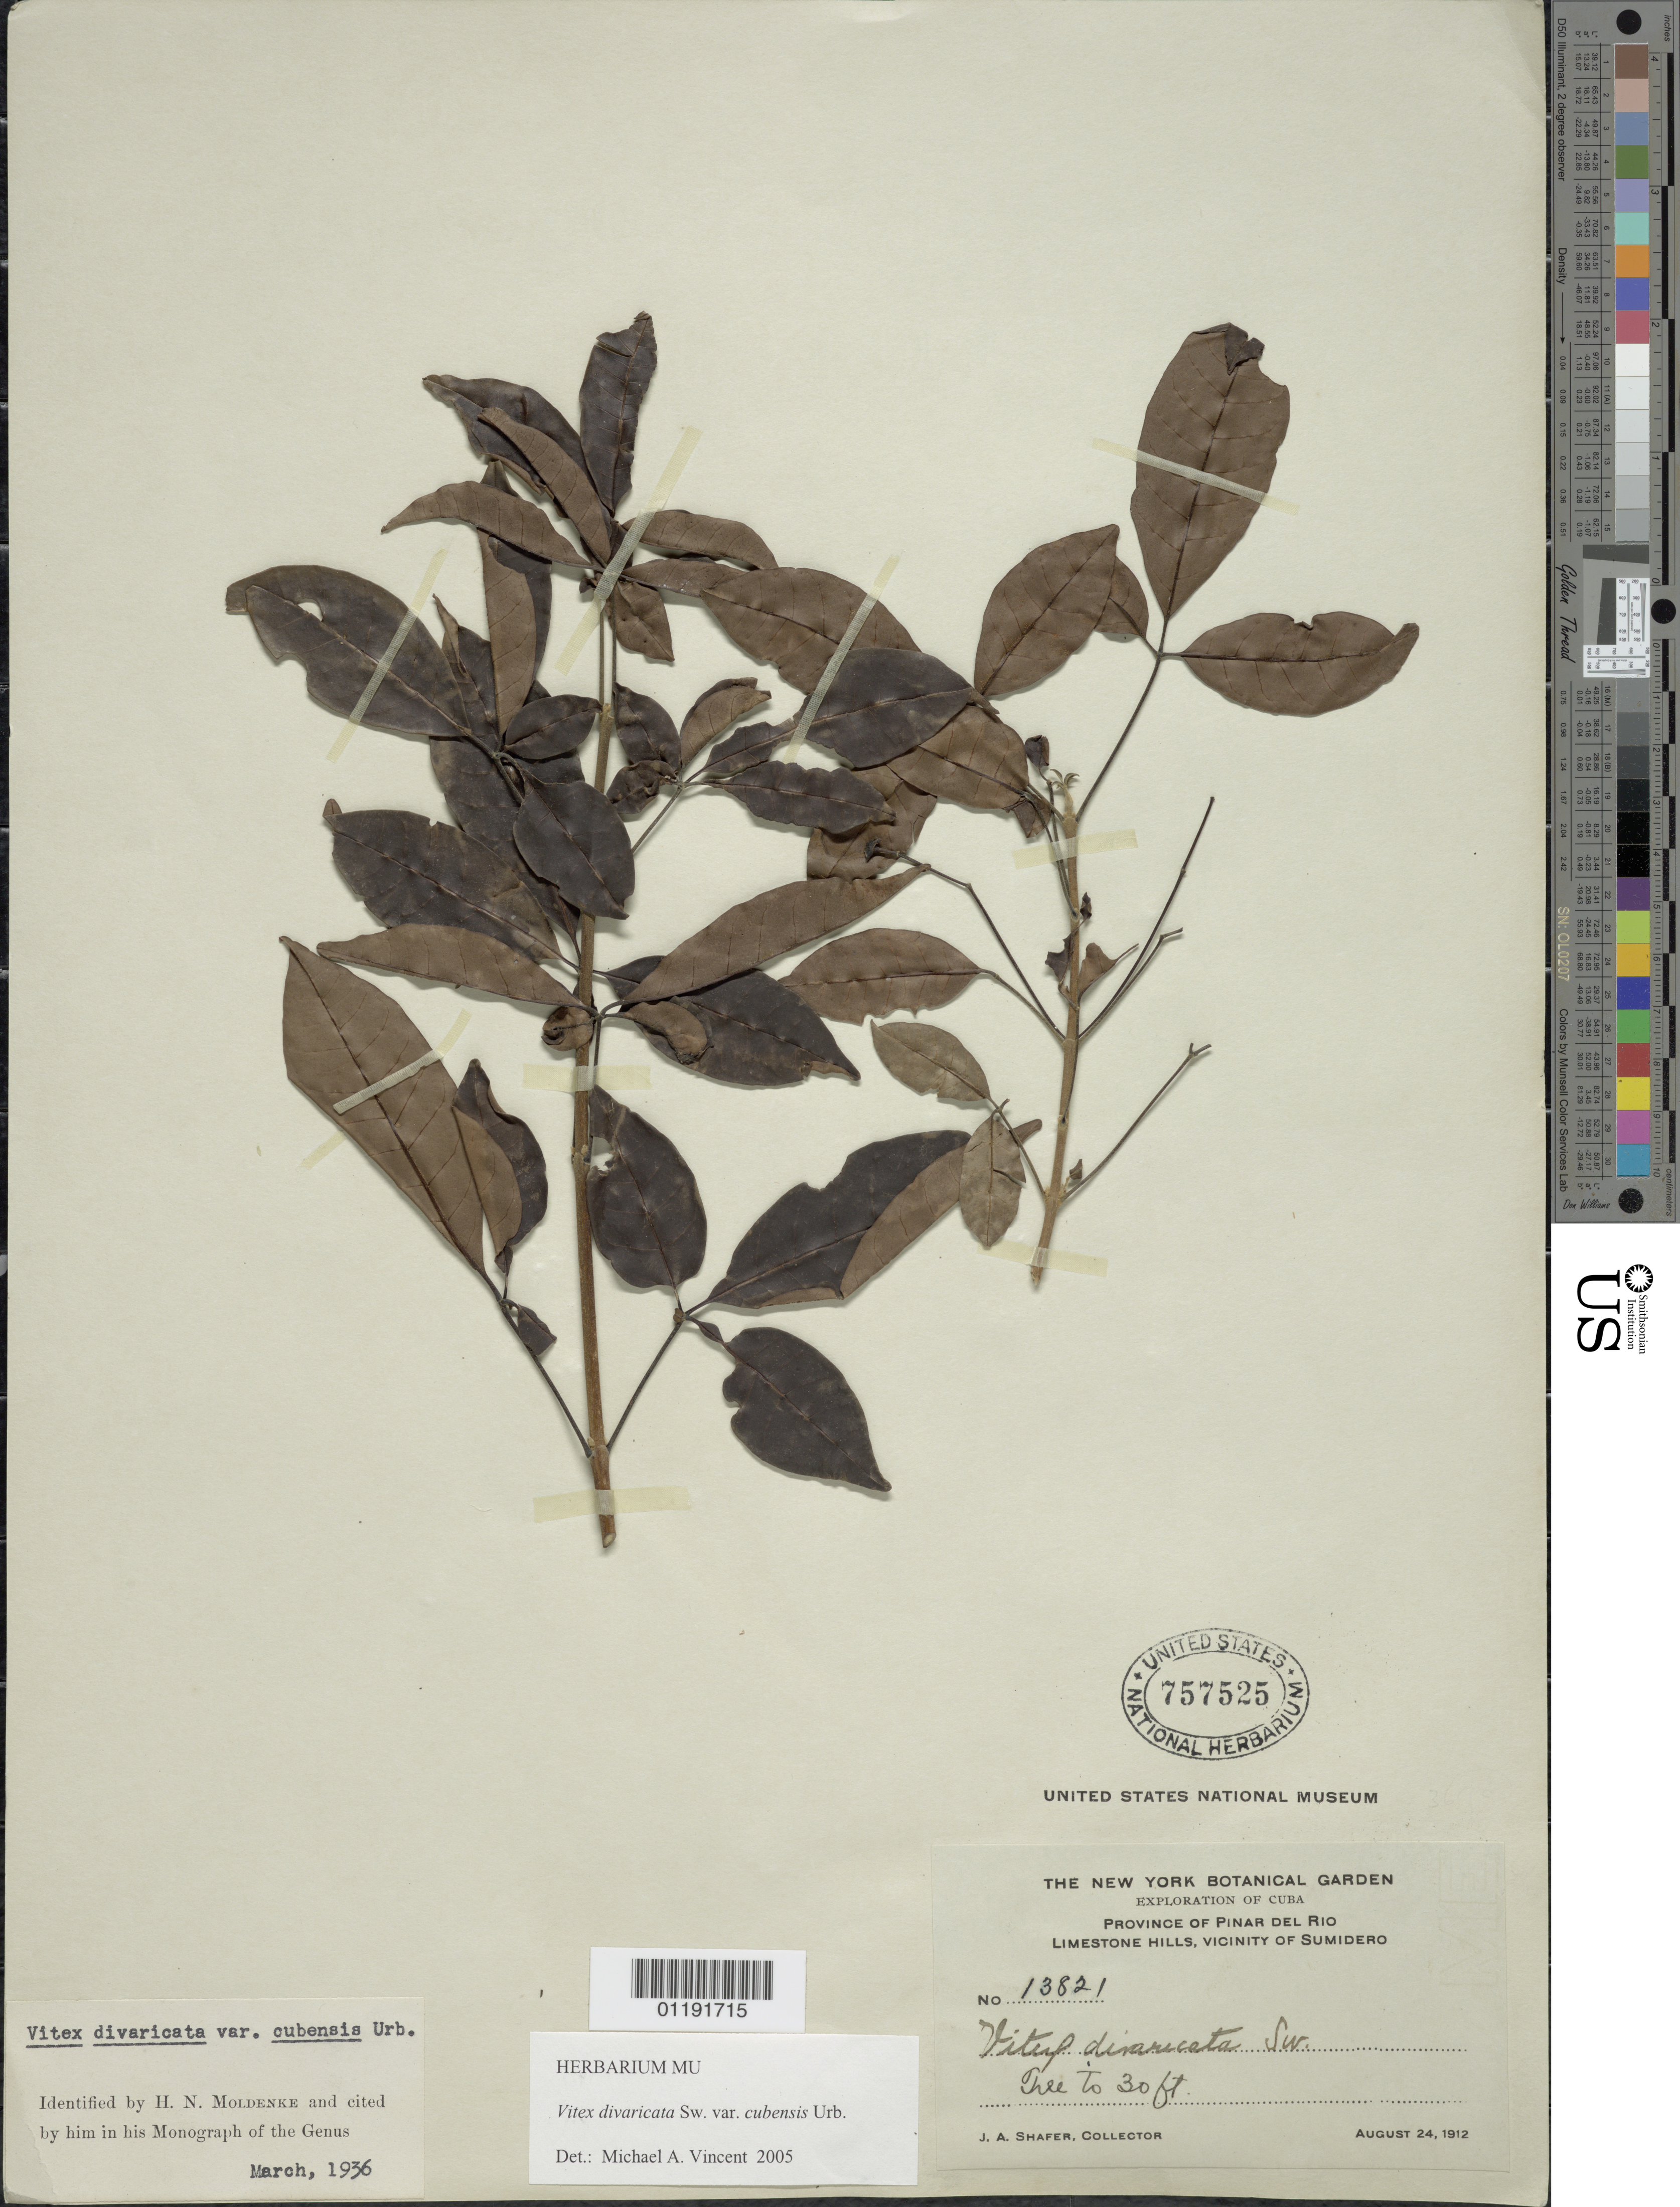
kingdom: Plantae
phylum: Tracheophyta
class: Magnoliopsida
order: Lamiales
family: Lamiaceae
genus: Vitex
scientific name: Vitex divaricata var. cubensis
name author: Urb.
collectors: J. A. Shafer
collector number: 13821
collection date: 1912-08-24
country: Cuba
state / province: Pinar del Rio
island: Cuba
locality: Vicinity of Sumidero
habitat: Limestone hills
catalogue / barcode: US 757525